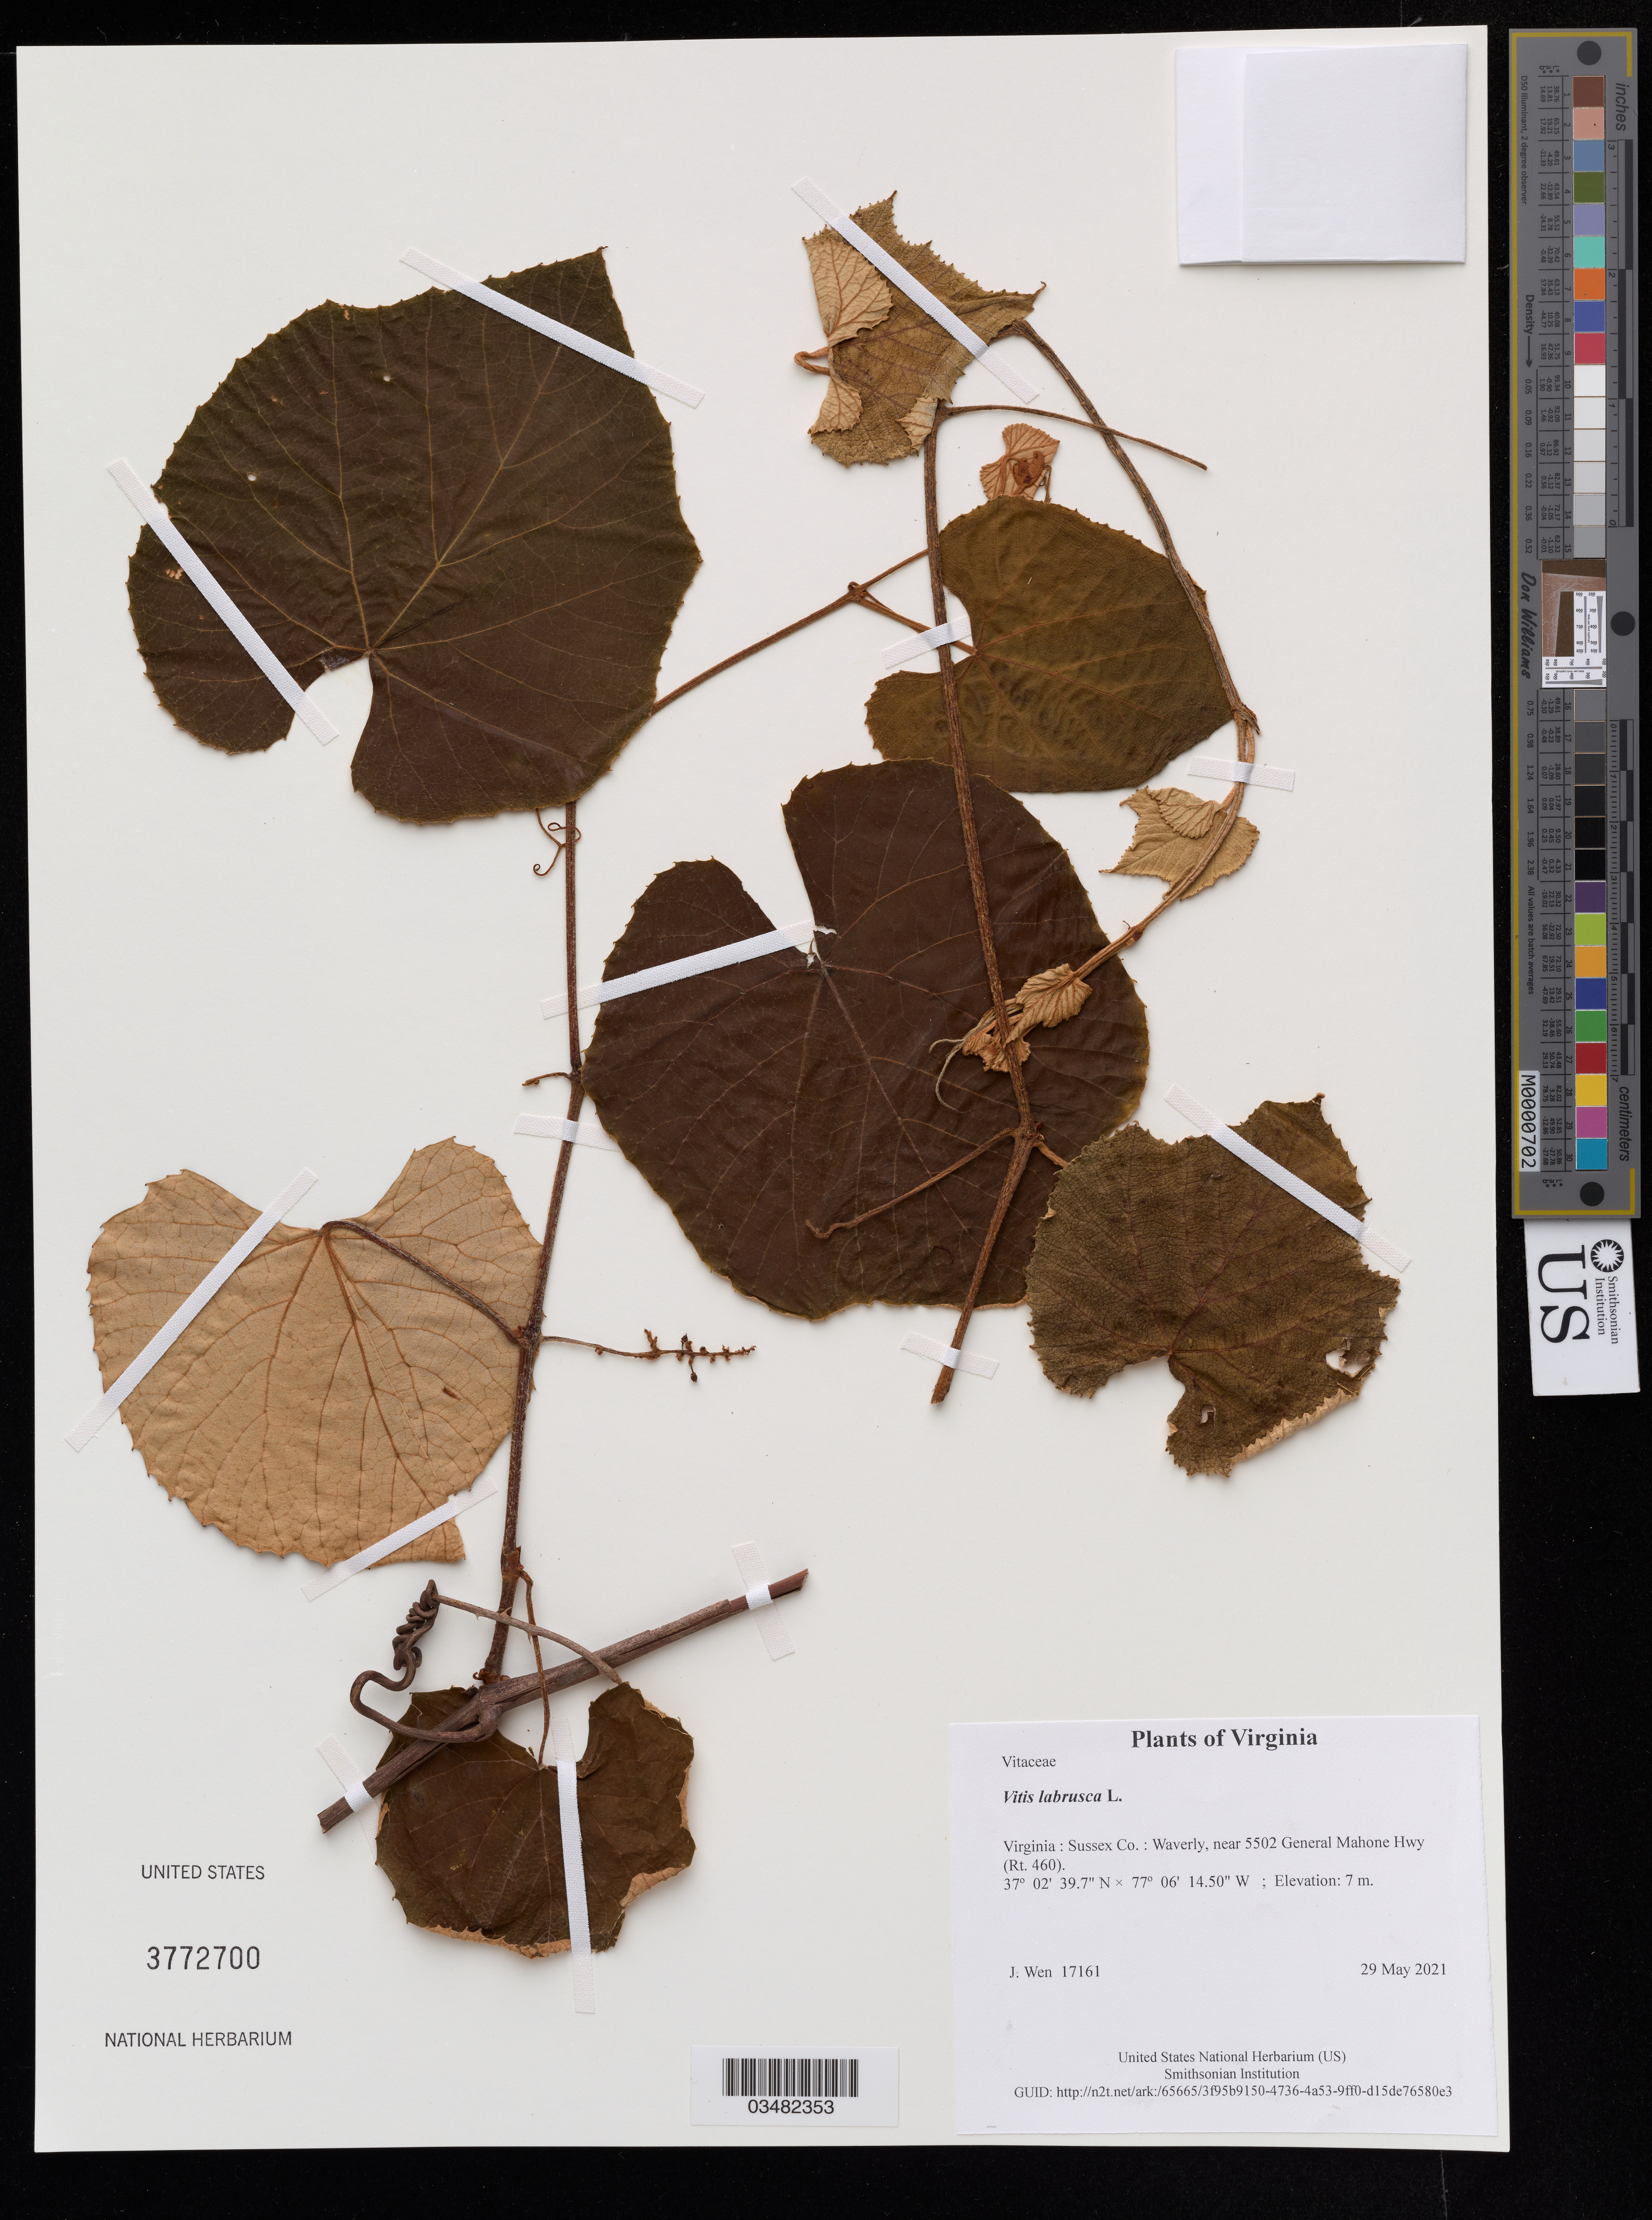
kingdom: Plantae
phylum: Tracheophyta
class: Magnoliopsida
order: Vitales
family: Vitaceae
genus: Vitis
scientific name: Vitis labrusca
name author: L.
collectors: J. Wen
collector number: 17161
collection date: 2021-05-29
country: United States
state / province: Virginia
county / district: Sussex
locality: Waverly, near 5502 General Mahone Hwy (Rt. 460).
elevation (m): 7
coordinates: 37.04436 N, 77.104027 W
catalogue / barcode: US 3772700